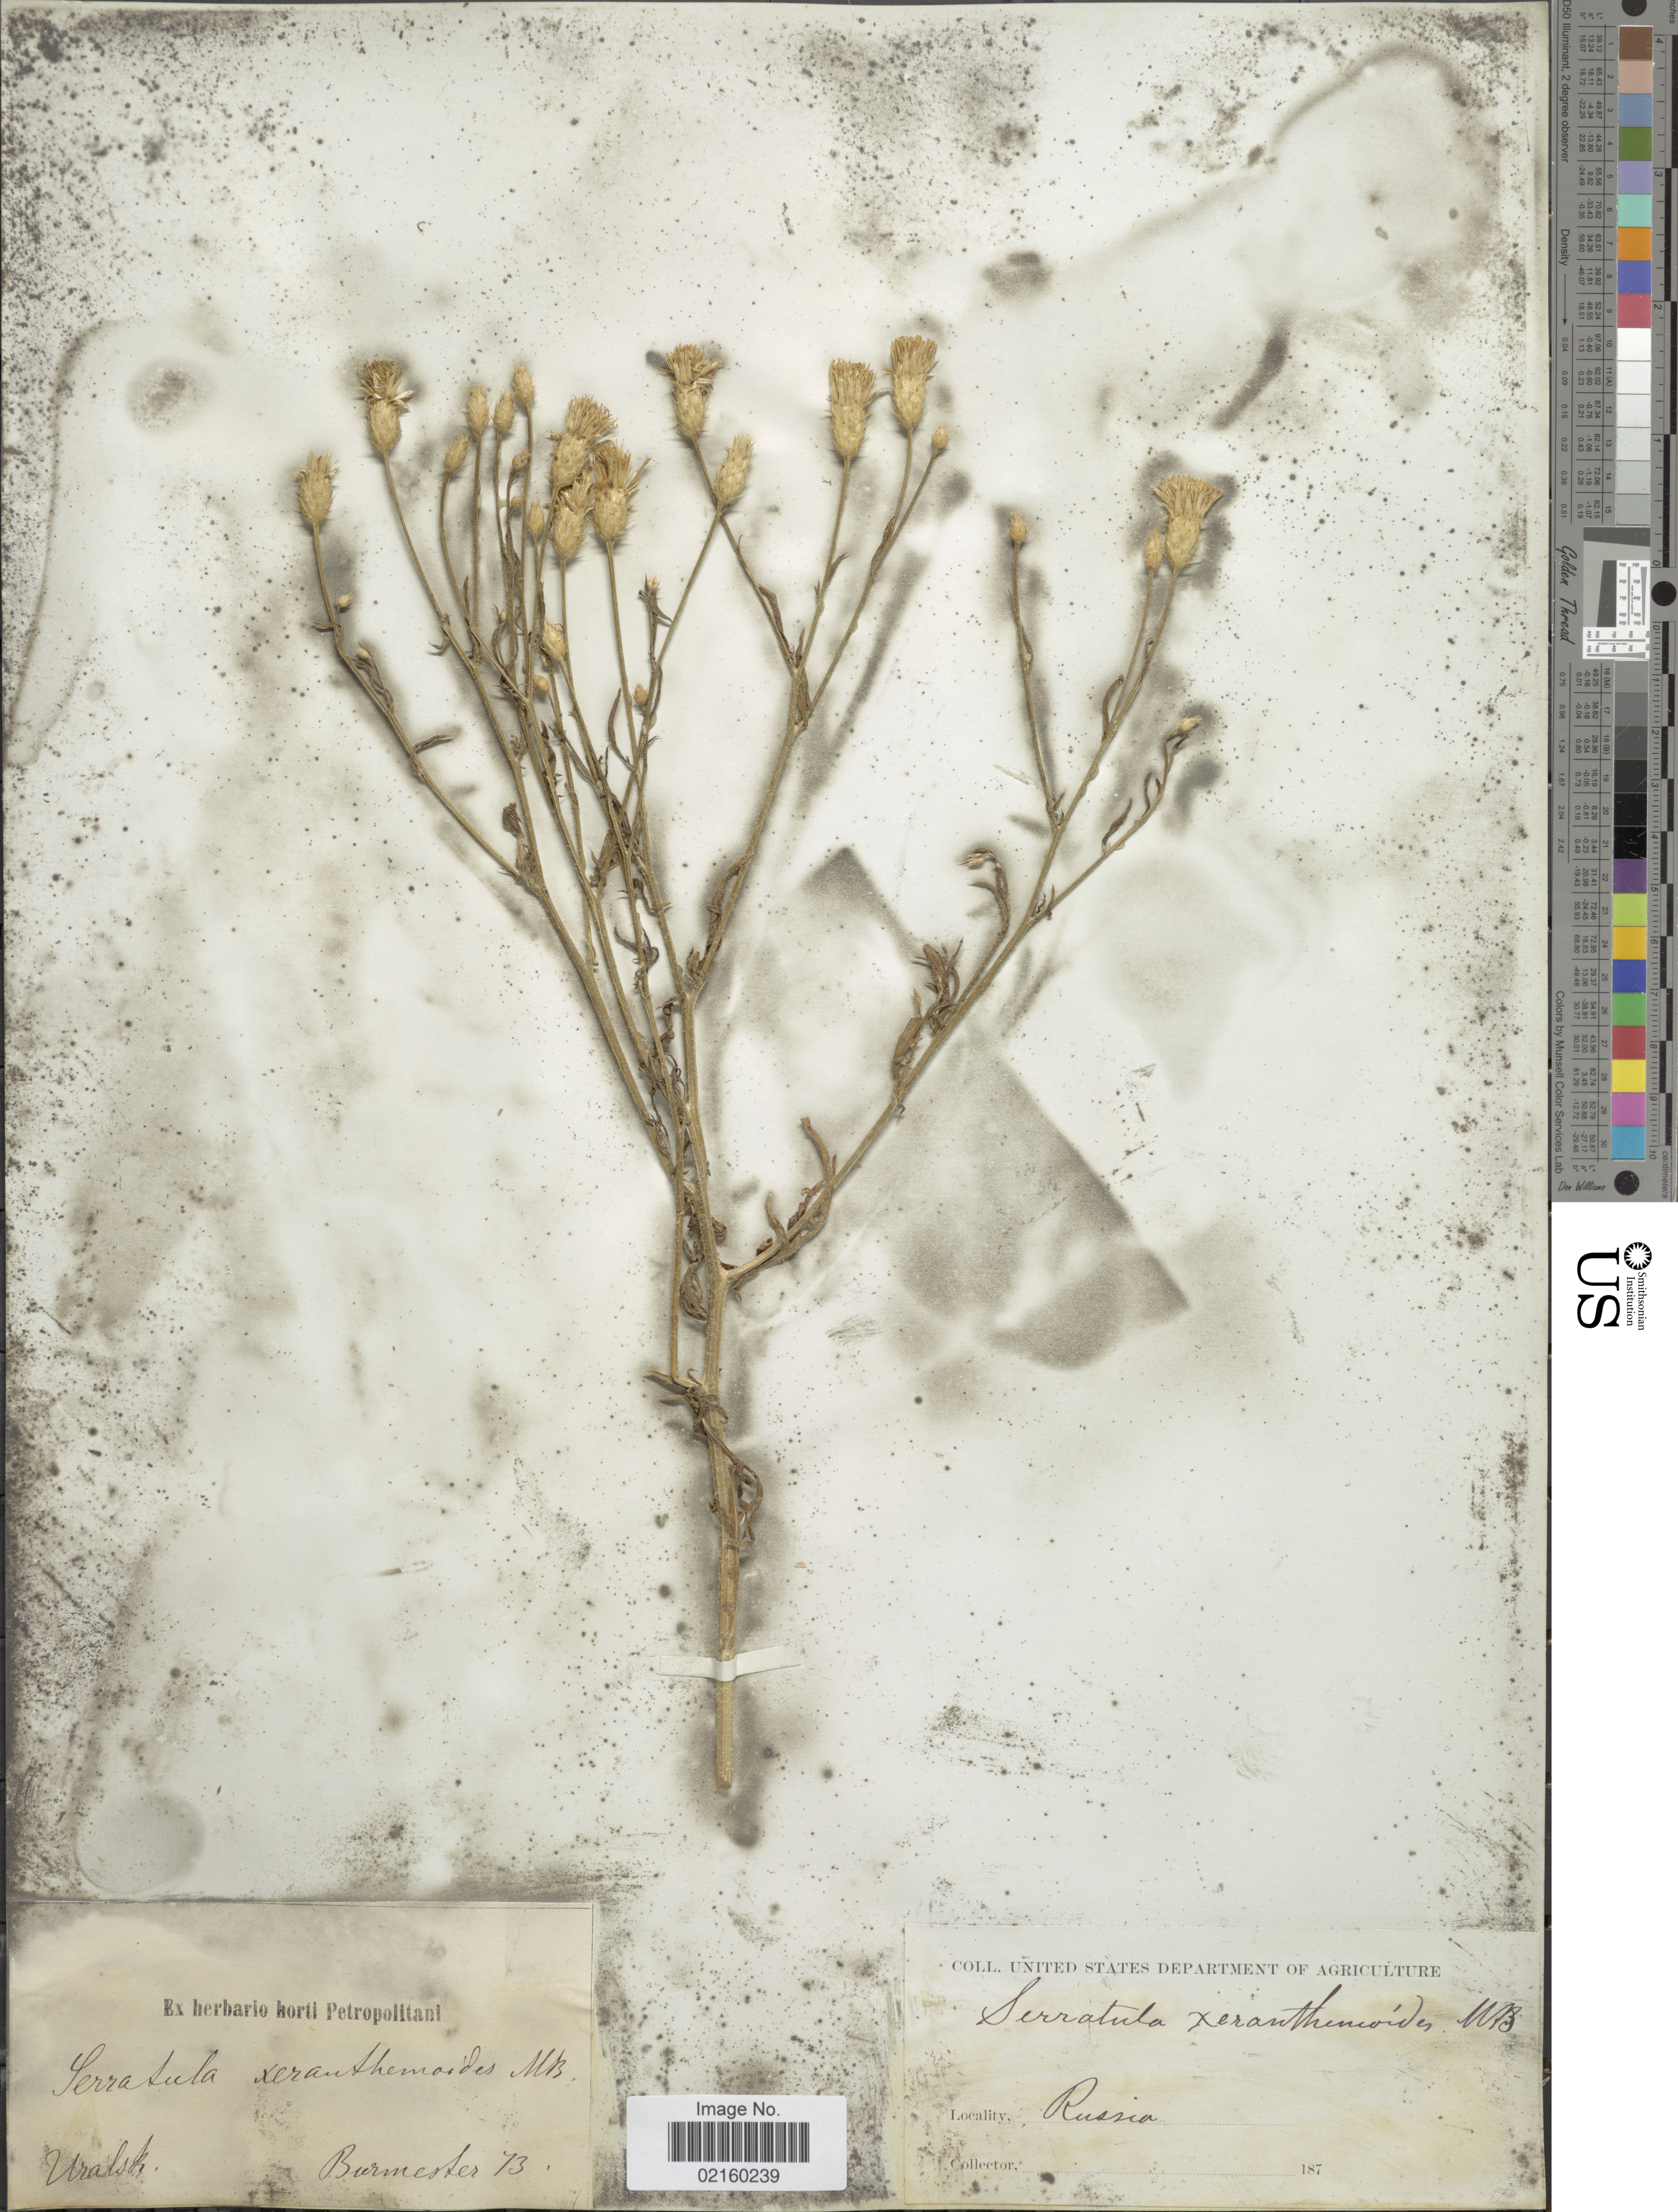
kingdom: Plantae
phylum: Tracheophyta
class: Magnoliopsida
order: Asterales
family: Asteraceae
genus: Klasea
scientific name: Klasea erucifolia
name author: (L.) Greuter & Wagenitz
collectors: Burmester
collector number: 73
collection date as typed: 187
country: Russian Federation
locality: Uralsk